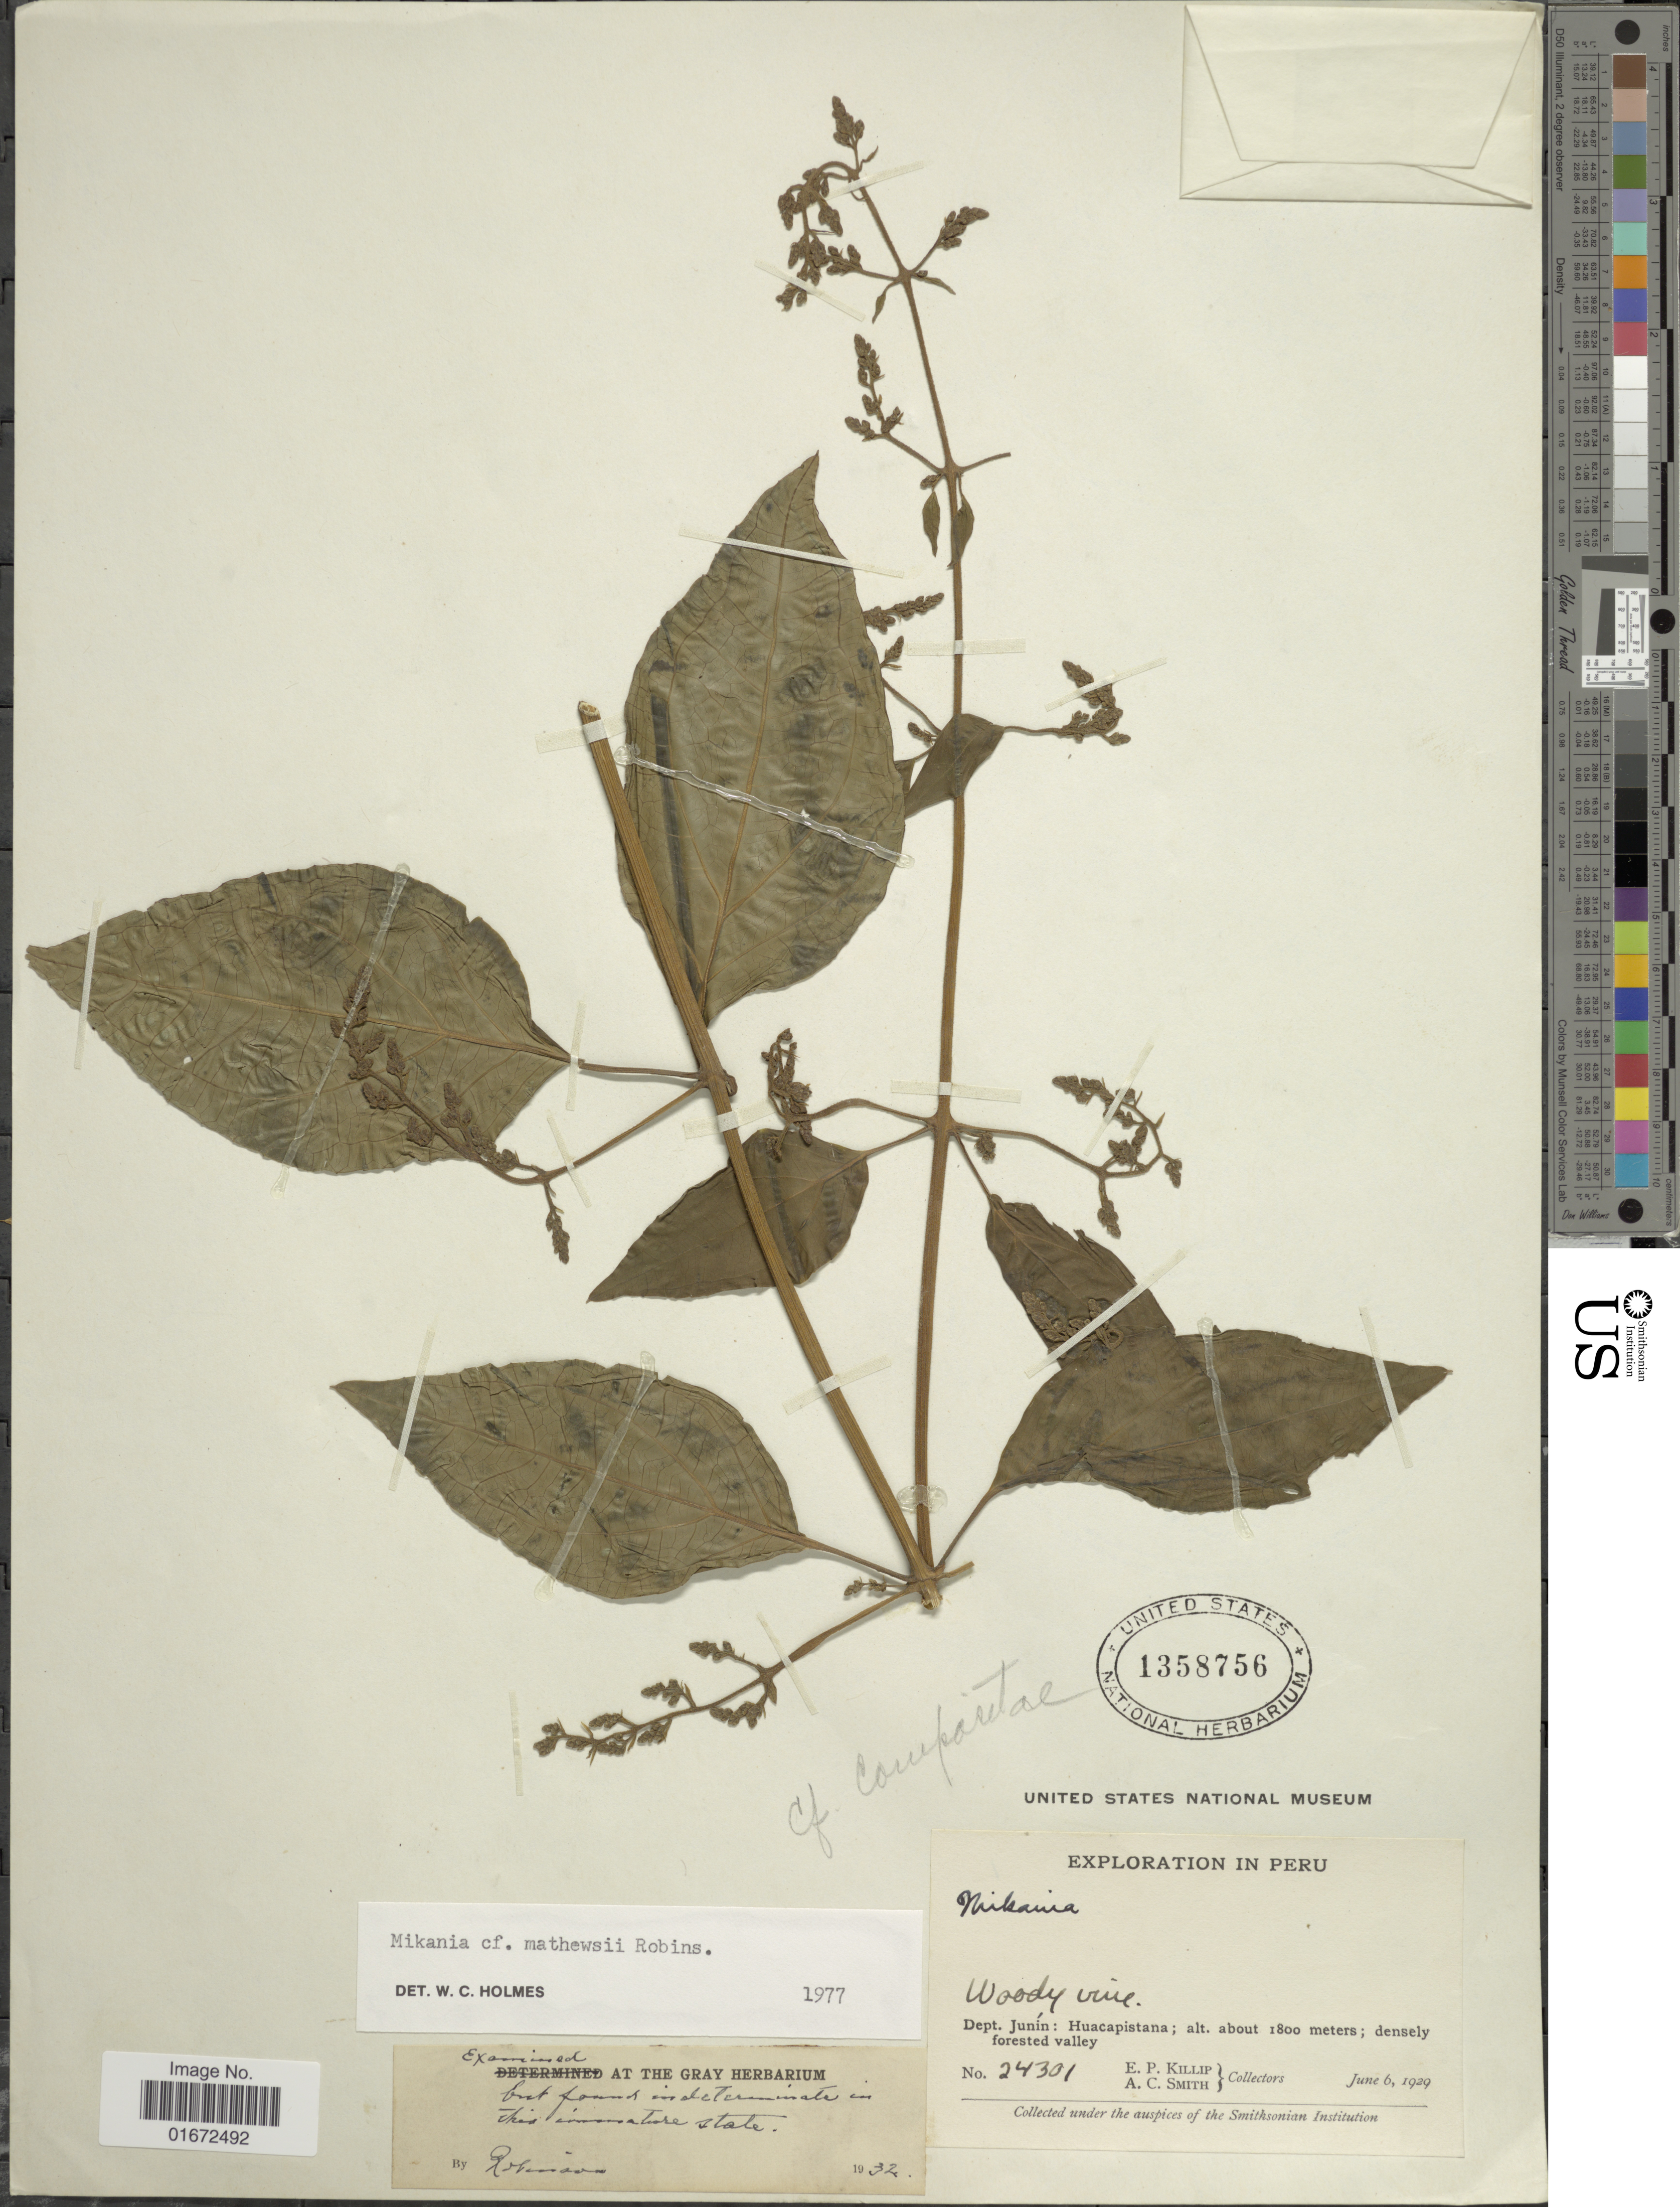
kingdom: Plantae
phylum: Tracheophyta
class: Magnoliopsida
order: Asterales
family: Asteraceae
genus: Mikania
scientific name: Mikania mathewsii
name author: B.L. Rob.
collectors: E. P. Killip & A. C. Smith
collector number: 24301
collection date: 1929-06-06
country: Peru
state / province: Junín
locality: Dept. Junín: Huacapistana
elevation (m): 1800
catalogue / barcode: US 1358756